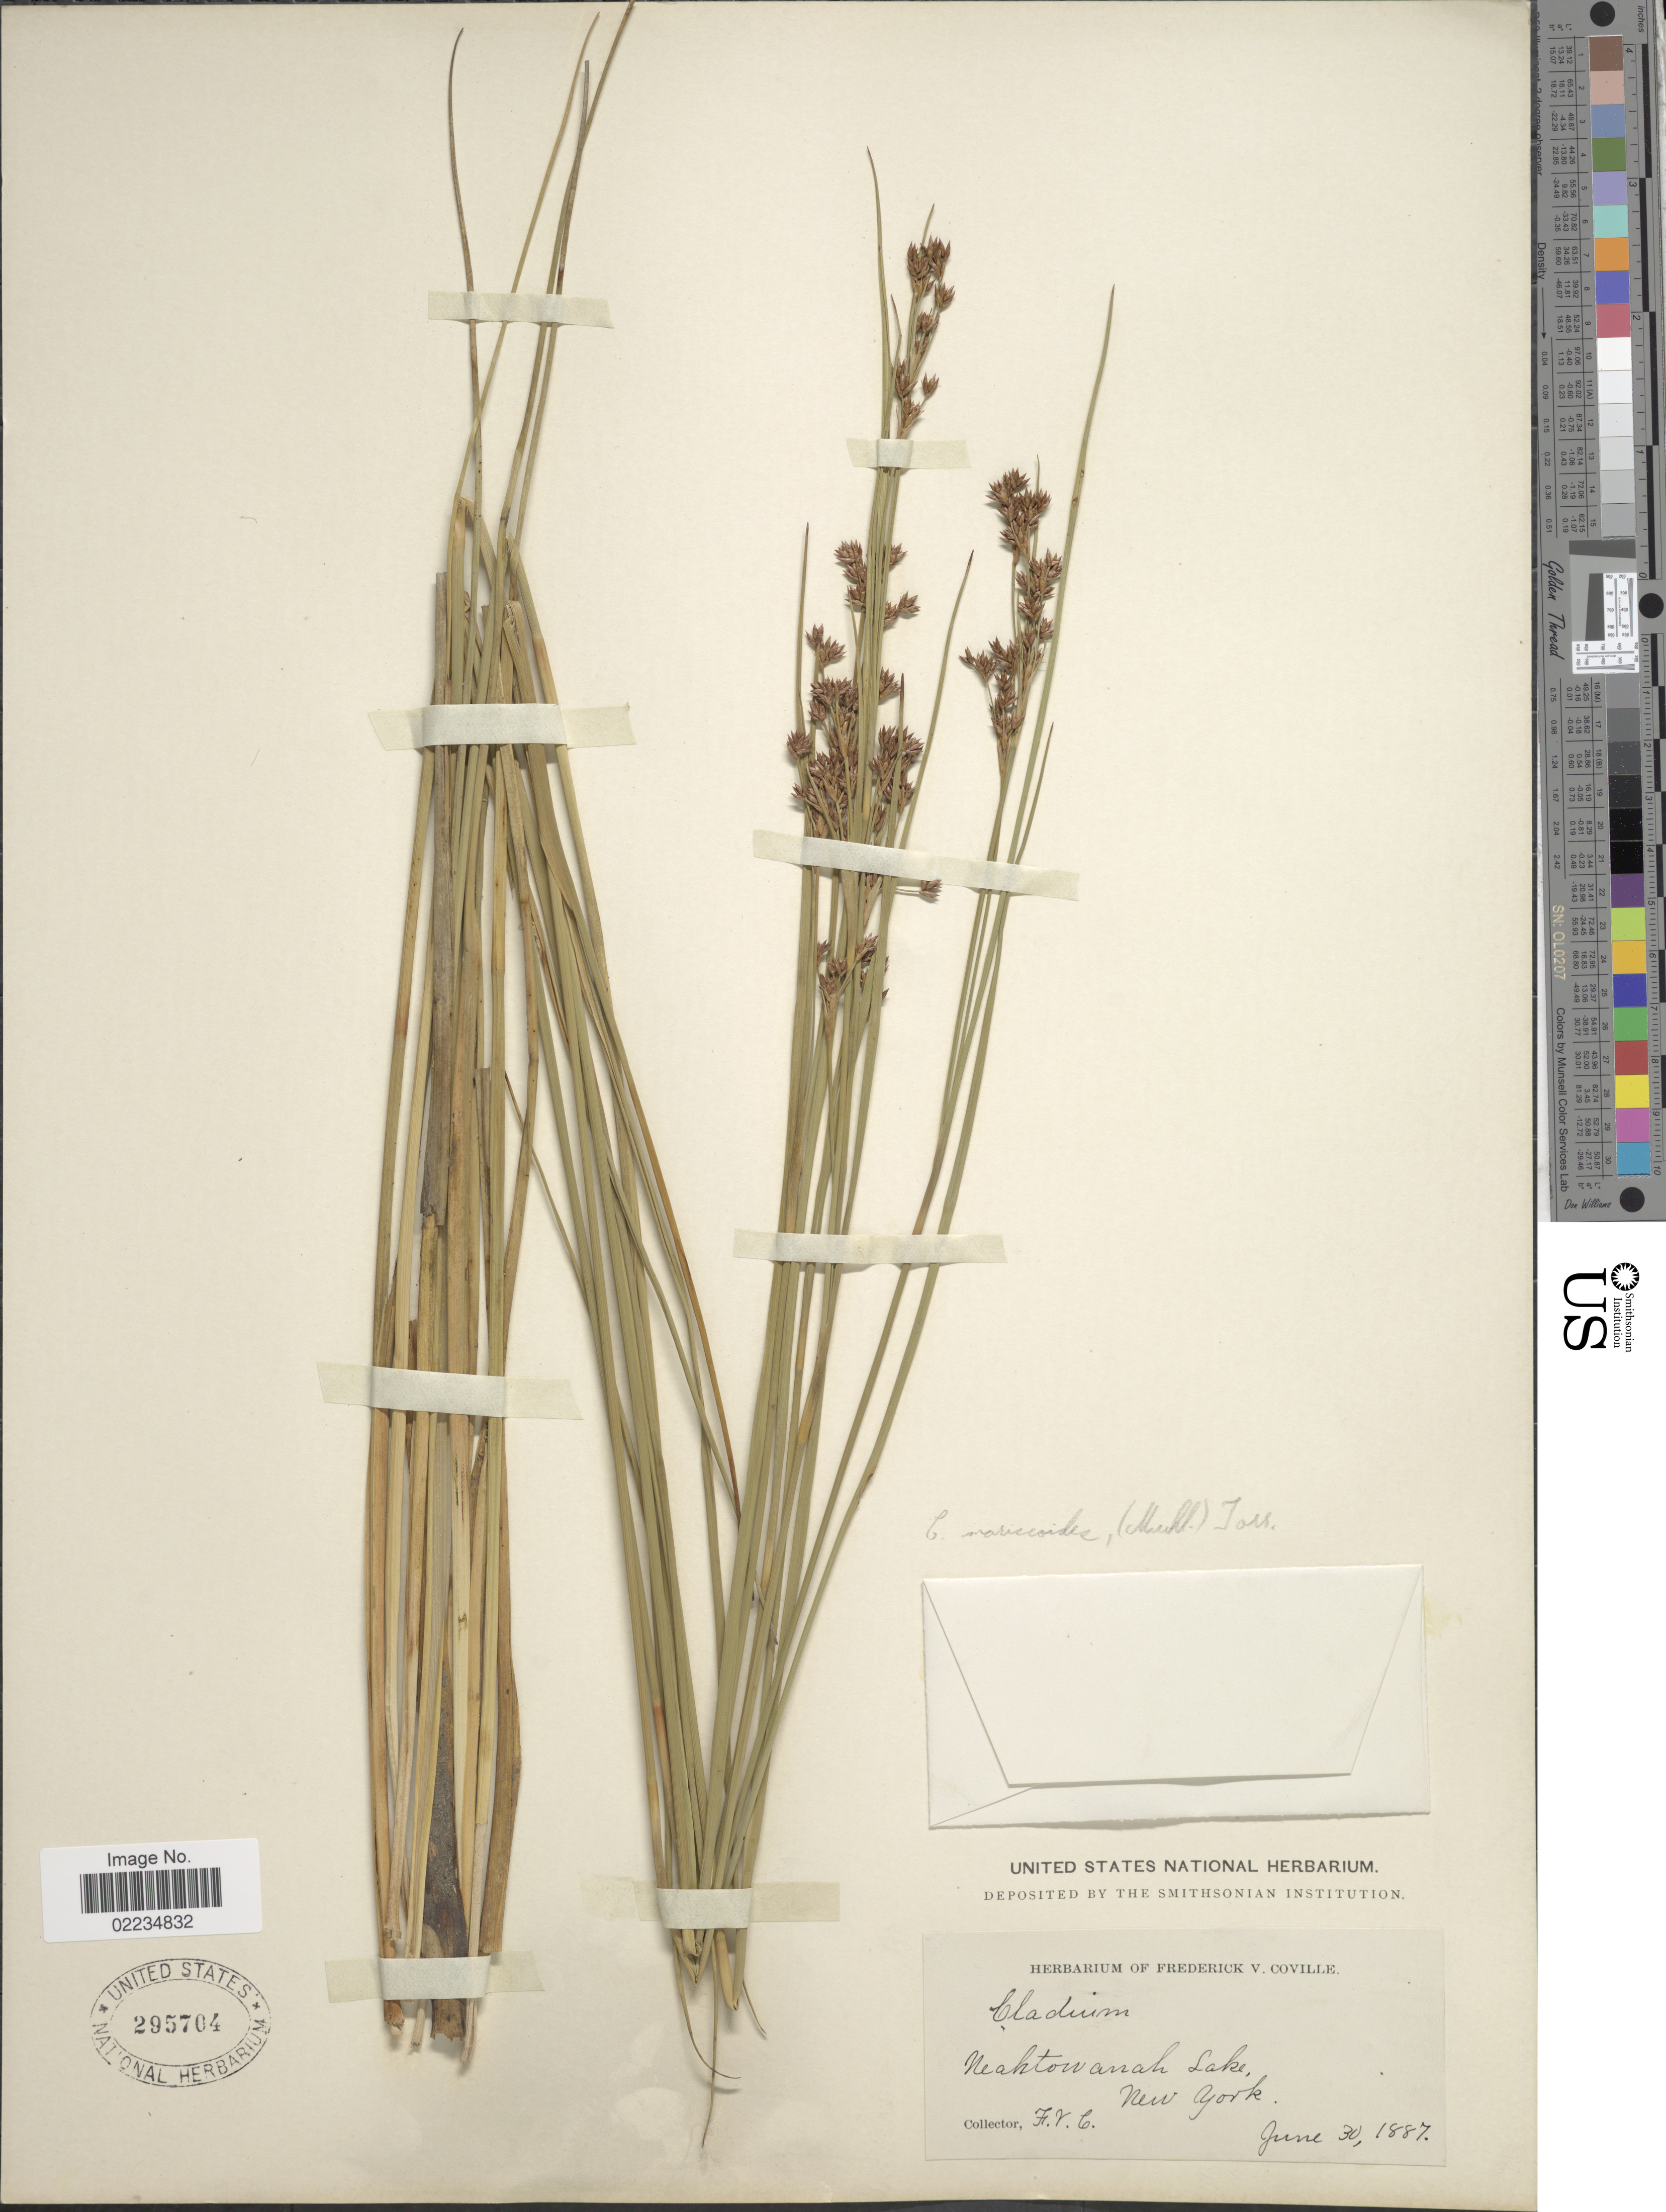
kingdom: Plantae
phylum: Tracheophyta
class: Liliopsida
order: Poales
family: Cyperaceae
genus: Cladium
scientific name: Cladium mariscoides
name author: (Muhl.) Torr.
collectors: F. V. Coville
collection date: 1887-06-30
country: United States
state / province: New York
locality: Neagtonanah Lake, New York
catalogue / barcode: US 295704